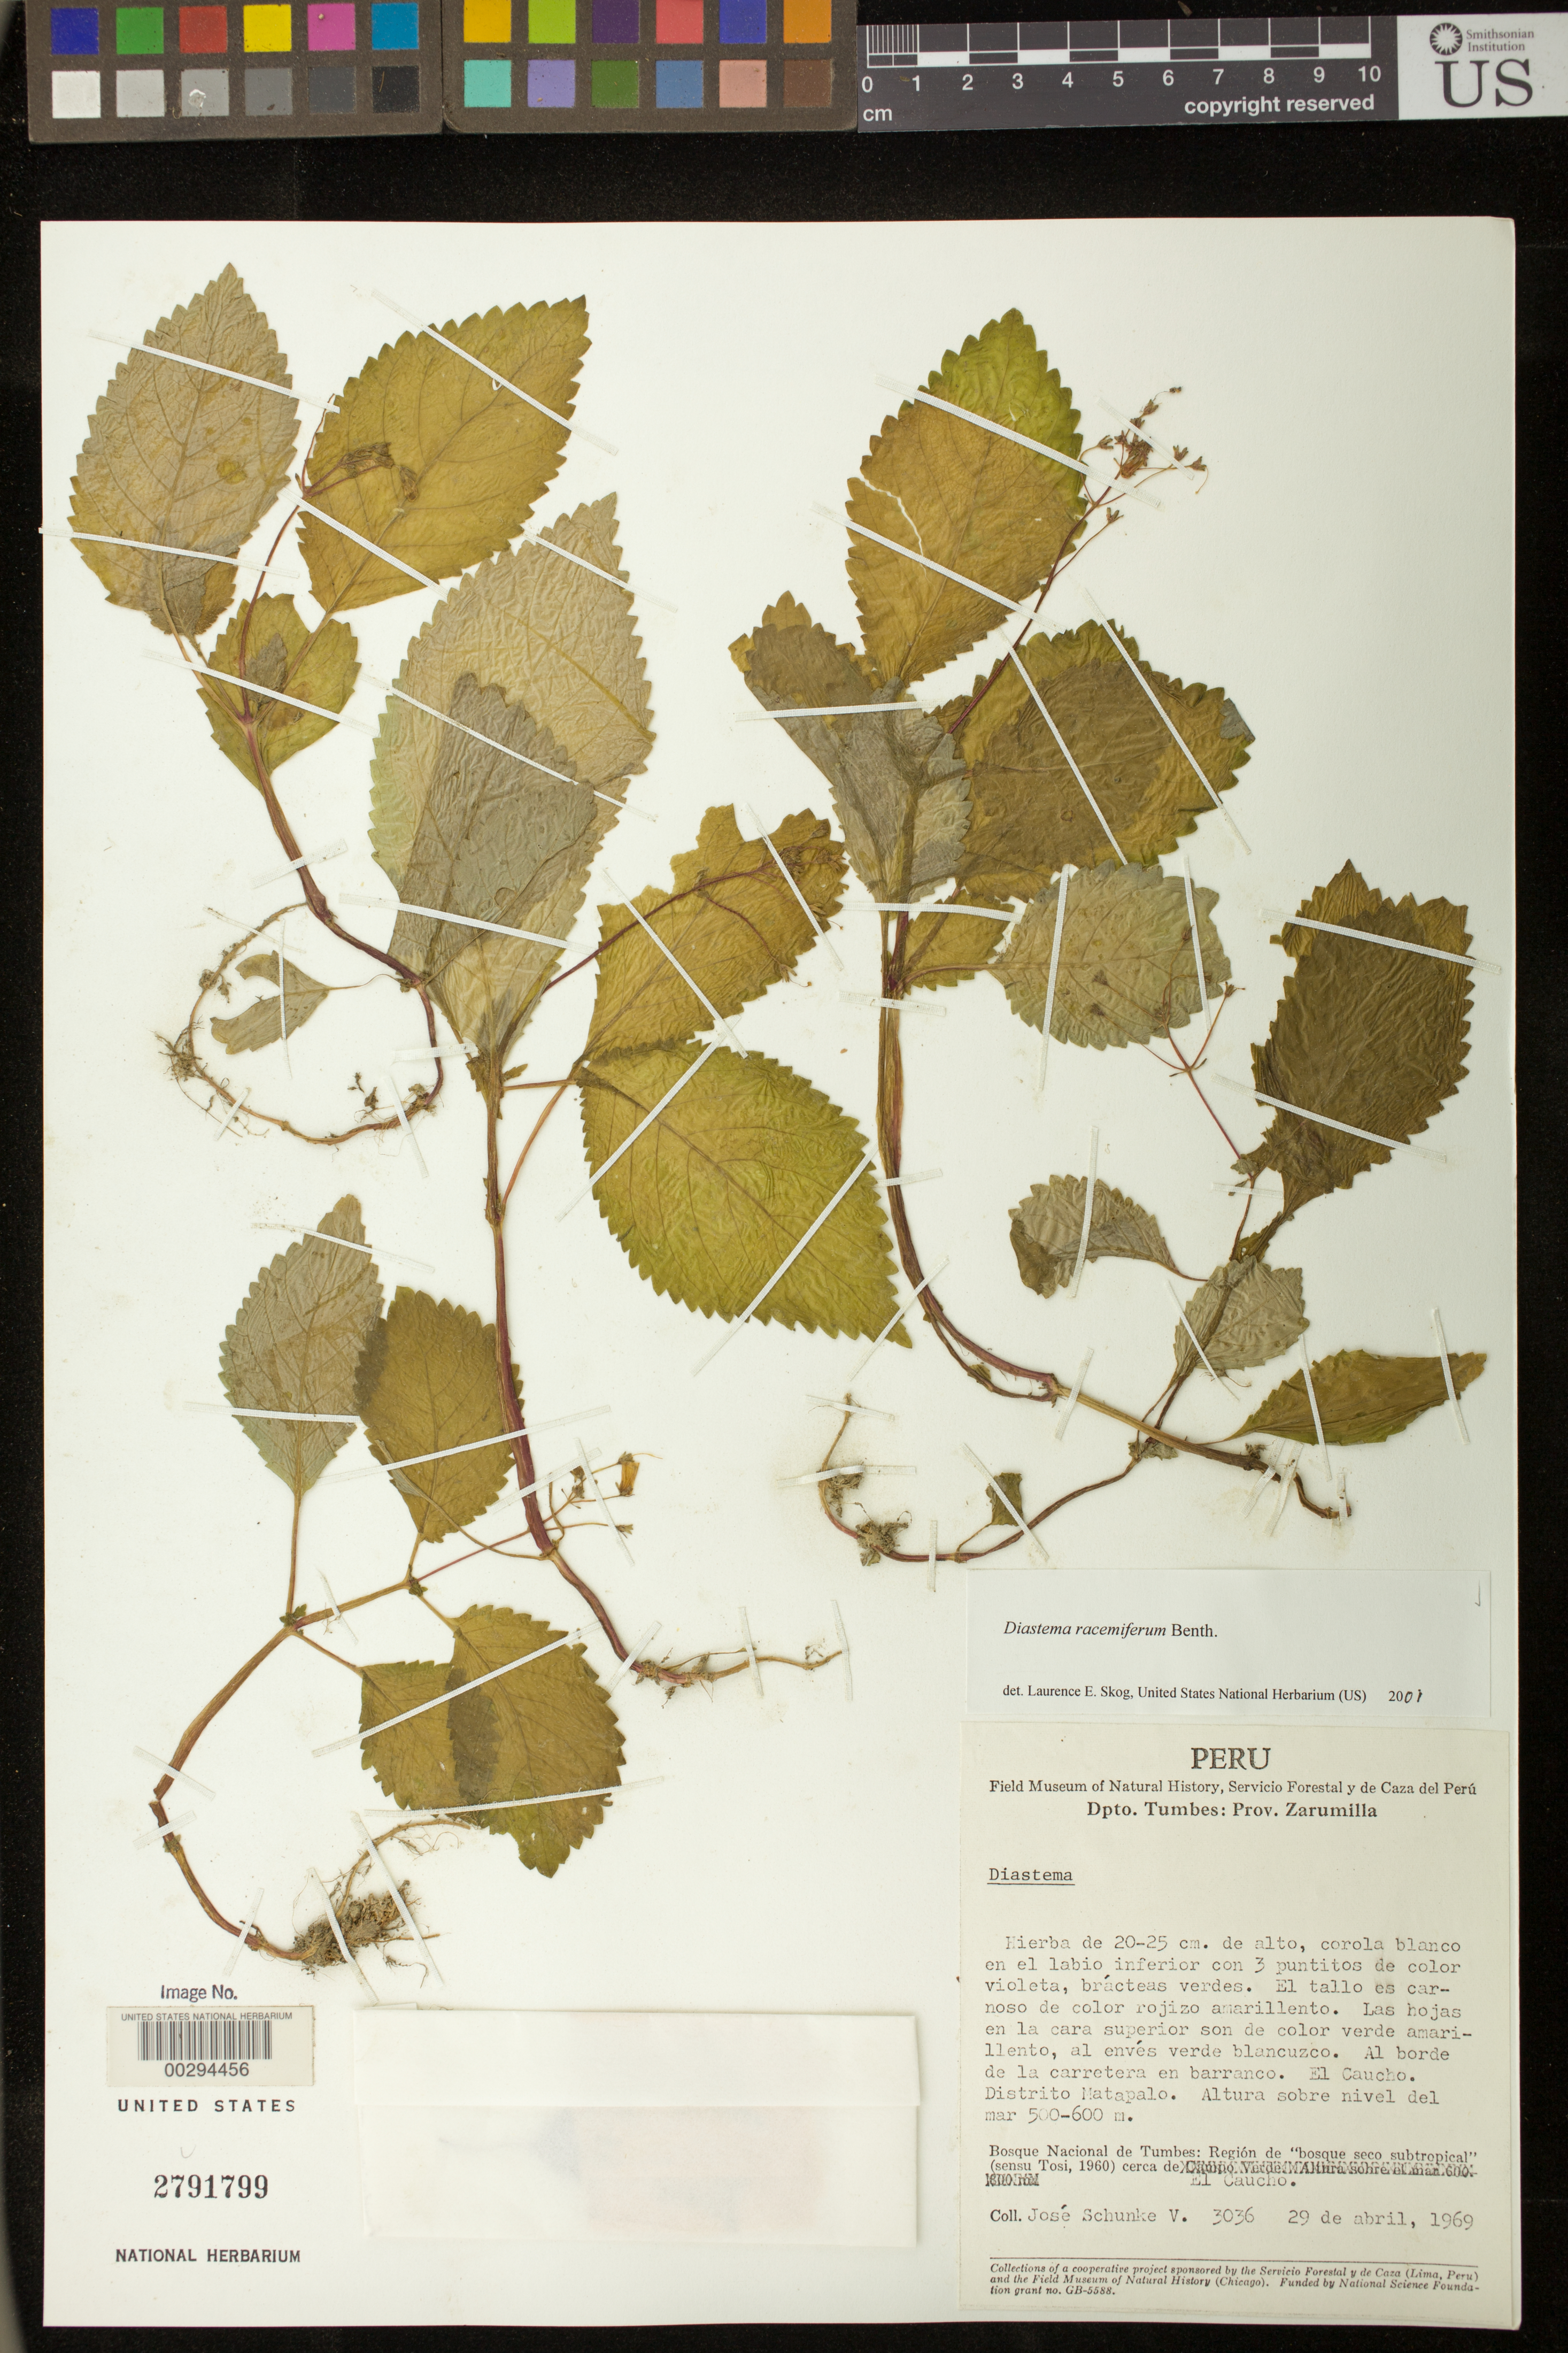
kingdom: Plantae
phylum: Tracheophyta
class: Magnoliopsida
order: Lamiales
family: Gesneriaceae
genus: Diastema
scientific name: Diastema racemiferum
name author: Benth.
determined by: Skog, Laurence E.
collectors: J. Schunke Vigo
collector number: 3036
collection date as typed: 29 Apr 1969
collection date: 1969-04-29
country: Peru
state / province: Tumbes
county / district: Zarumilla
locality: Prov. Zarumilla, Dtto. Matapalo; El Caucho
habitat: Al borde de la carretera en barranco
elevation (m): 500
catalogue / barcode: US 2791799